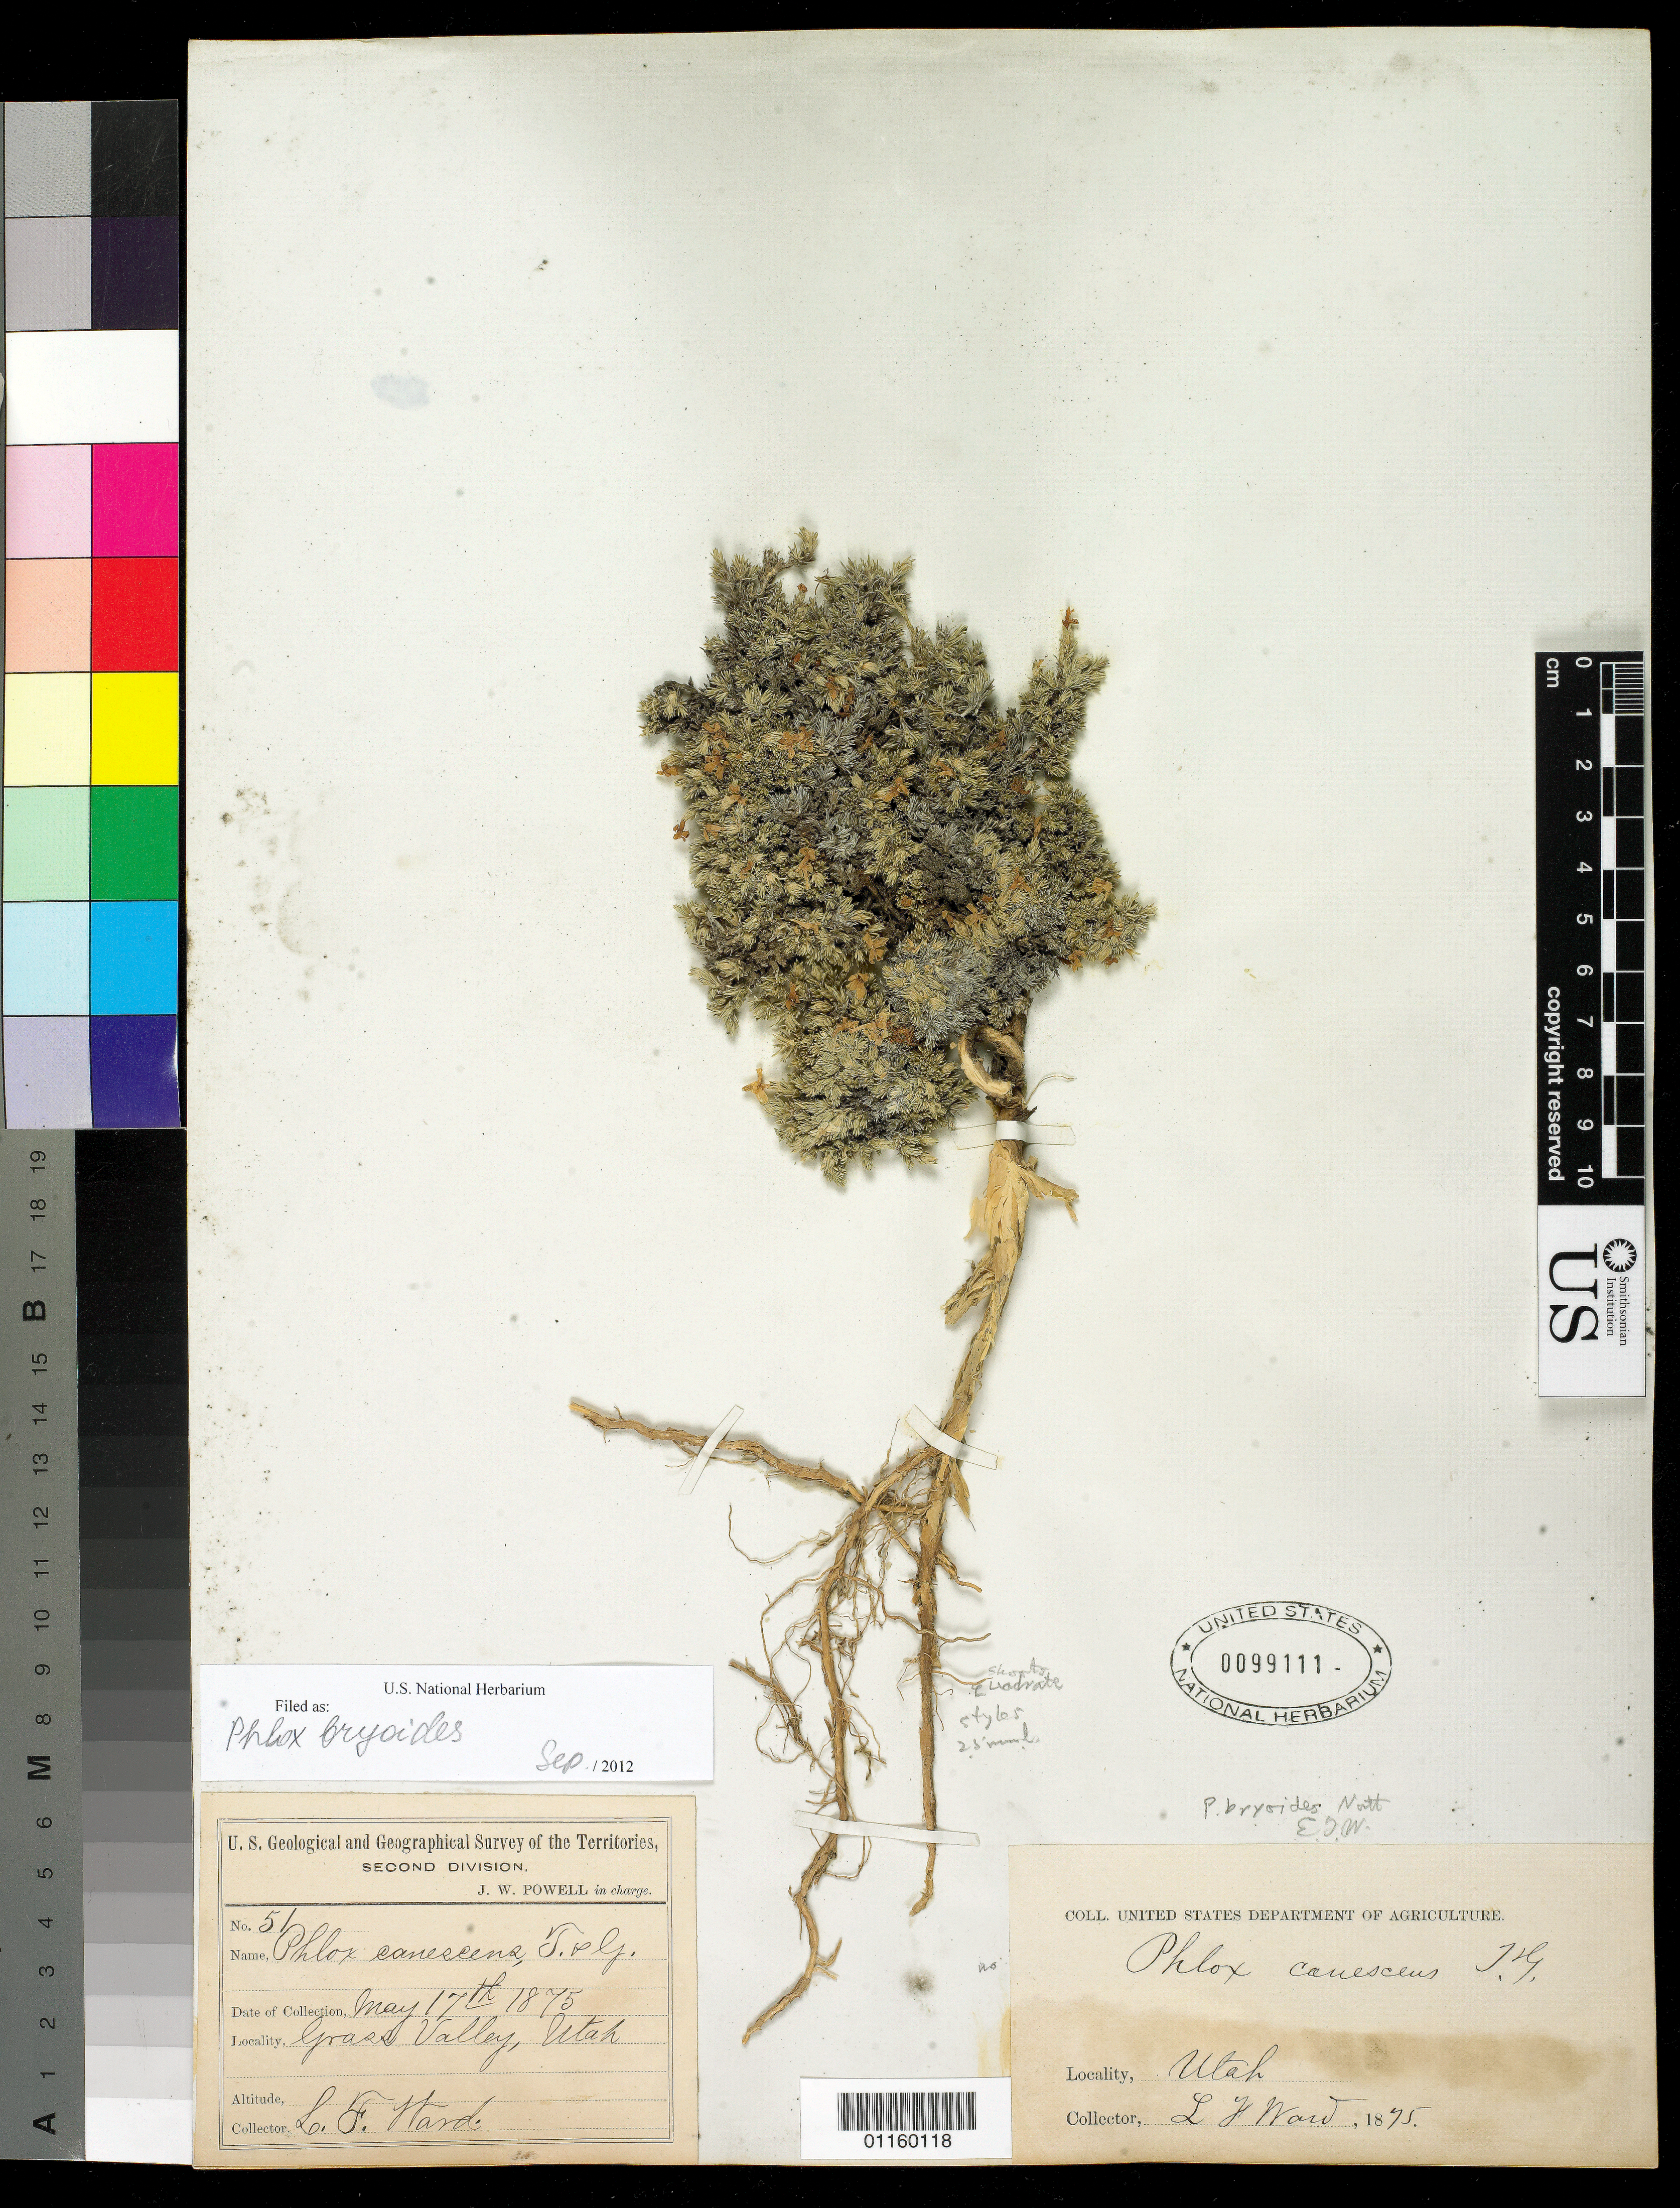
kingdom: Plantae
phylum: Tracheophyta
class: Magnoliopsida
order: Ericales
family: Polemoniaceae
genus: Phlox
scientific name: Phlox hoodii subsp. hoodii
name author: Richardson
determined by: Mayfield, M. H.; Ferguson, C. J.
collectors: L. F. Ward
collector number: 51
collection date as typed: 17 May 1875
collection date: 1875-05-17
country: United States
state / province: Utah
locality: Grass Valley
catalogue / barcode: US 99111